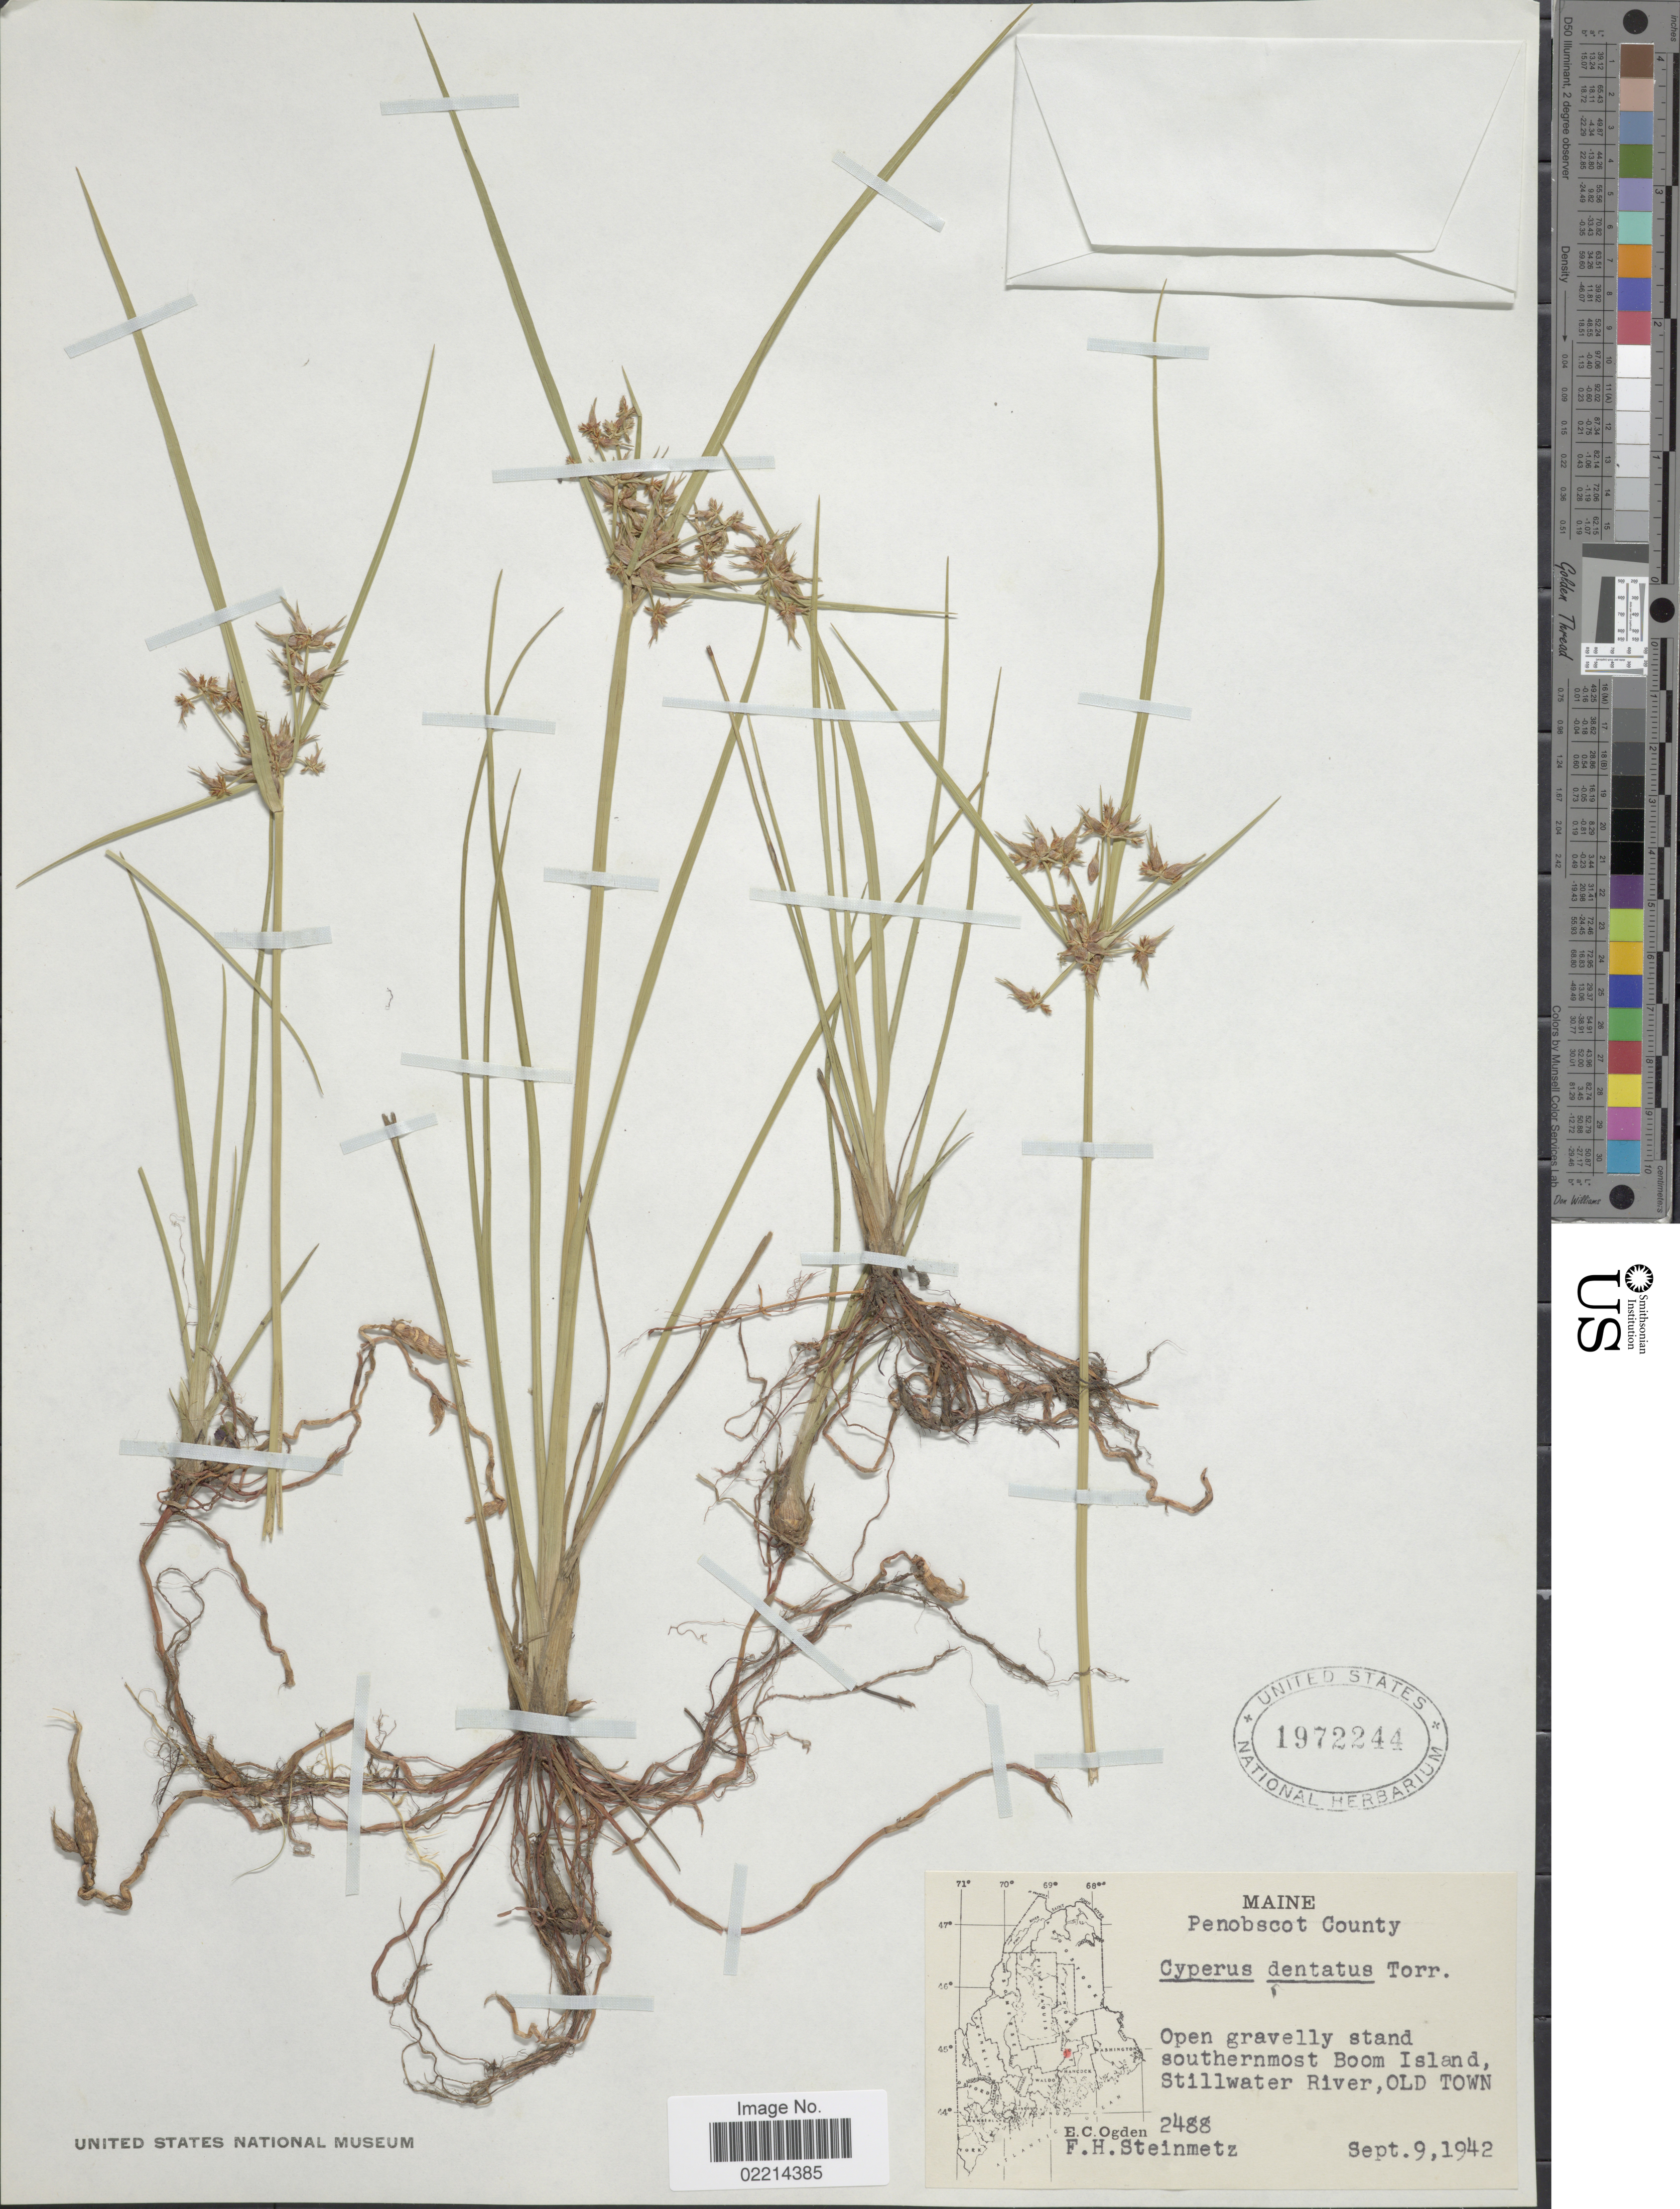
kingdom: Plantae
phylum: Tracheophyta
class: Liliopsida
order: Poales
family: Cyperaceae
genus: Cyperus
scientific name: Cyperus dentatus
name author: Torr.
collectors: E. Ogden & F. H. Steinmetz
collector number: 2488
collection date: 1942-09-09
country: United States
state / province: Maine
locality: Penobscot County, Open gravelly stand southernmost Boom Island, Stillwater River, Old Town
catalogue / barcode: US 1972244